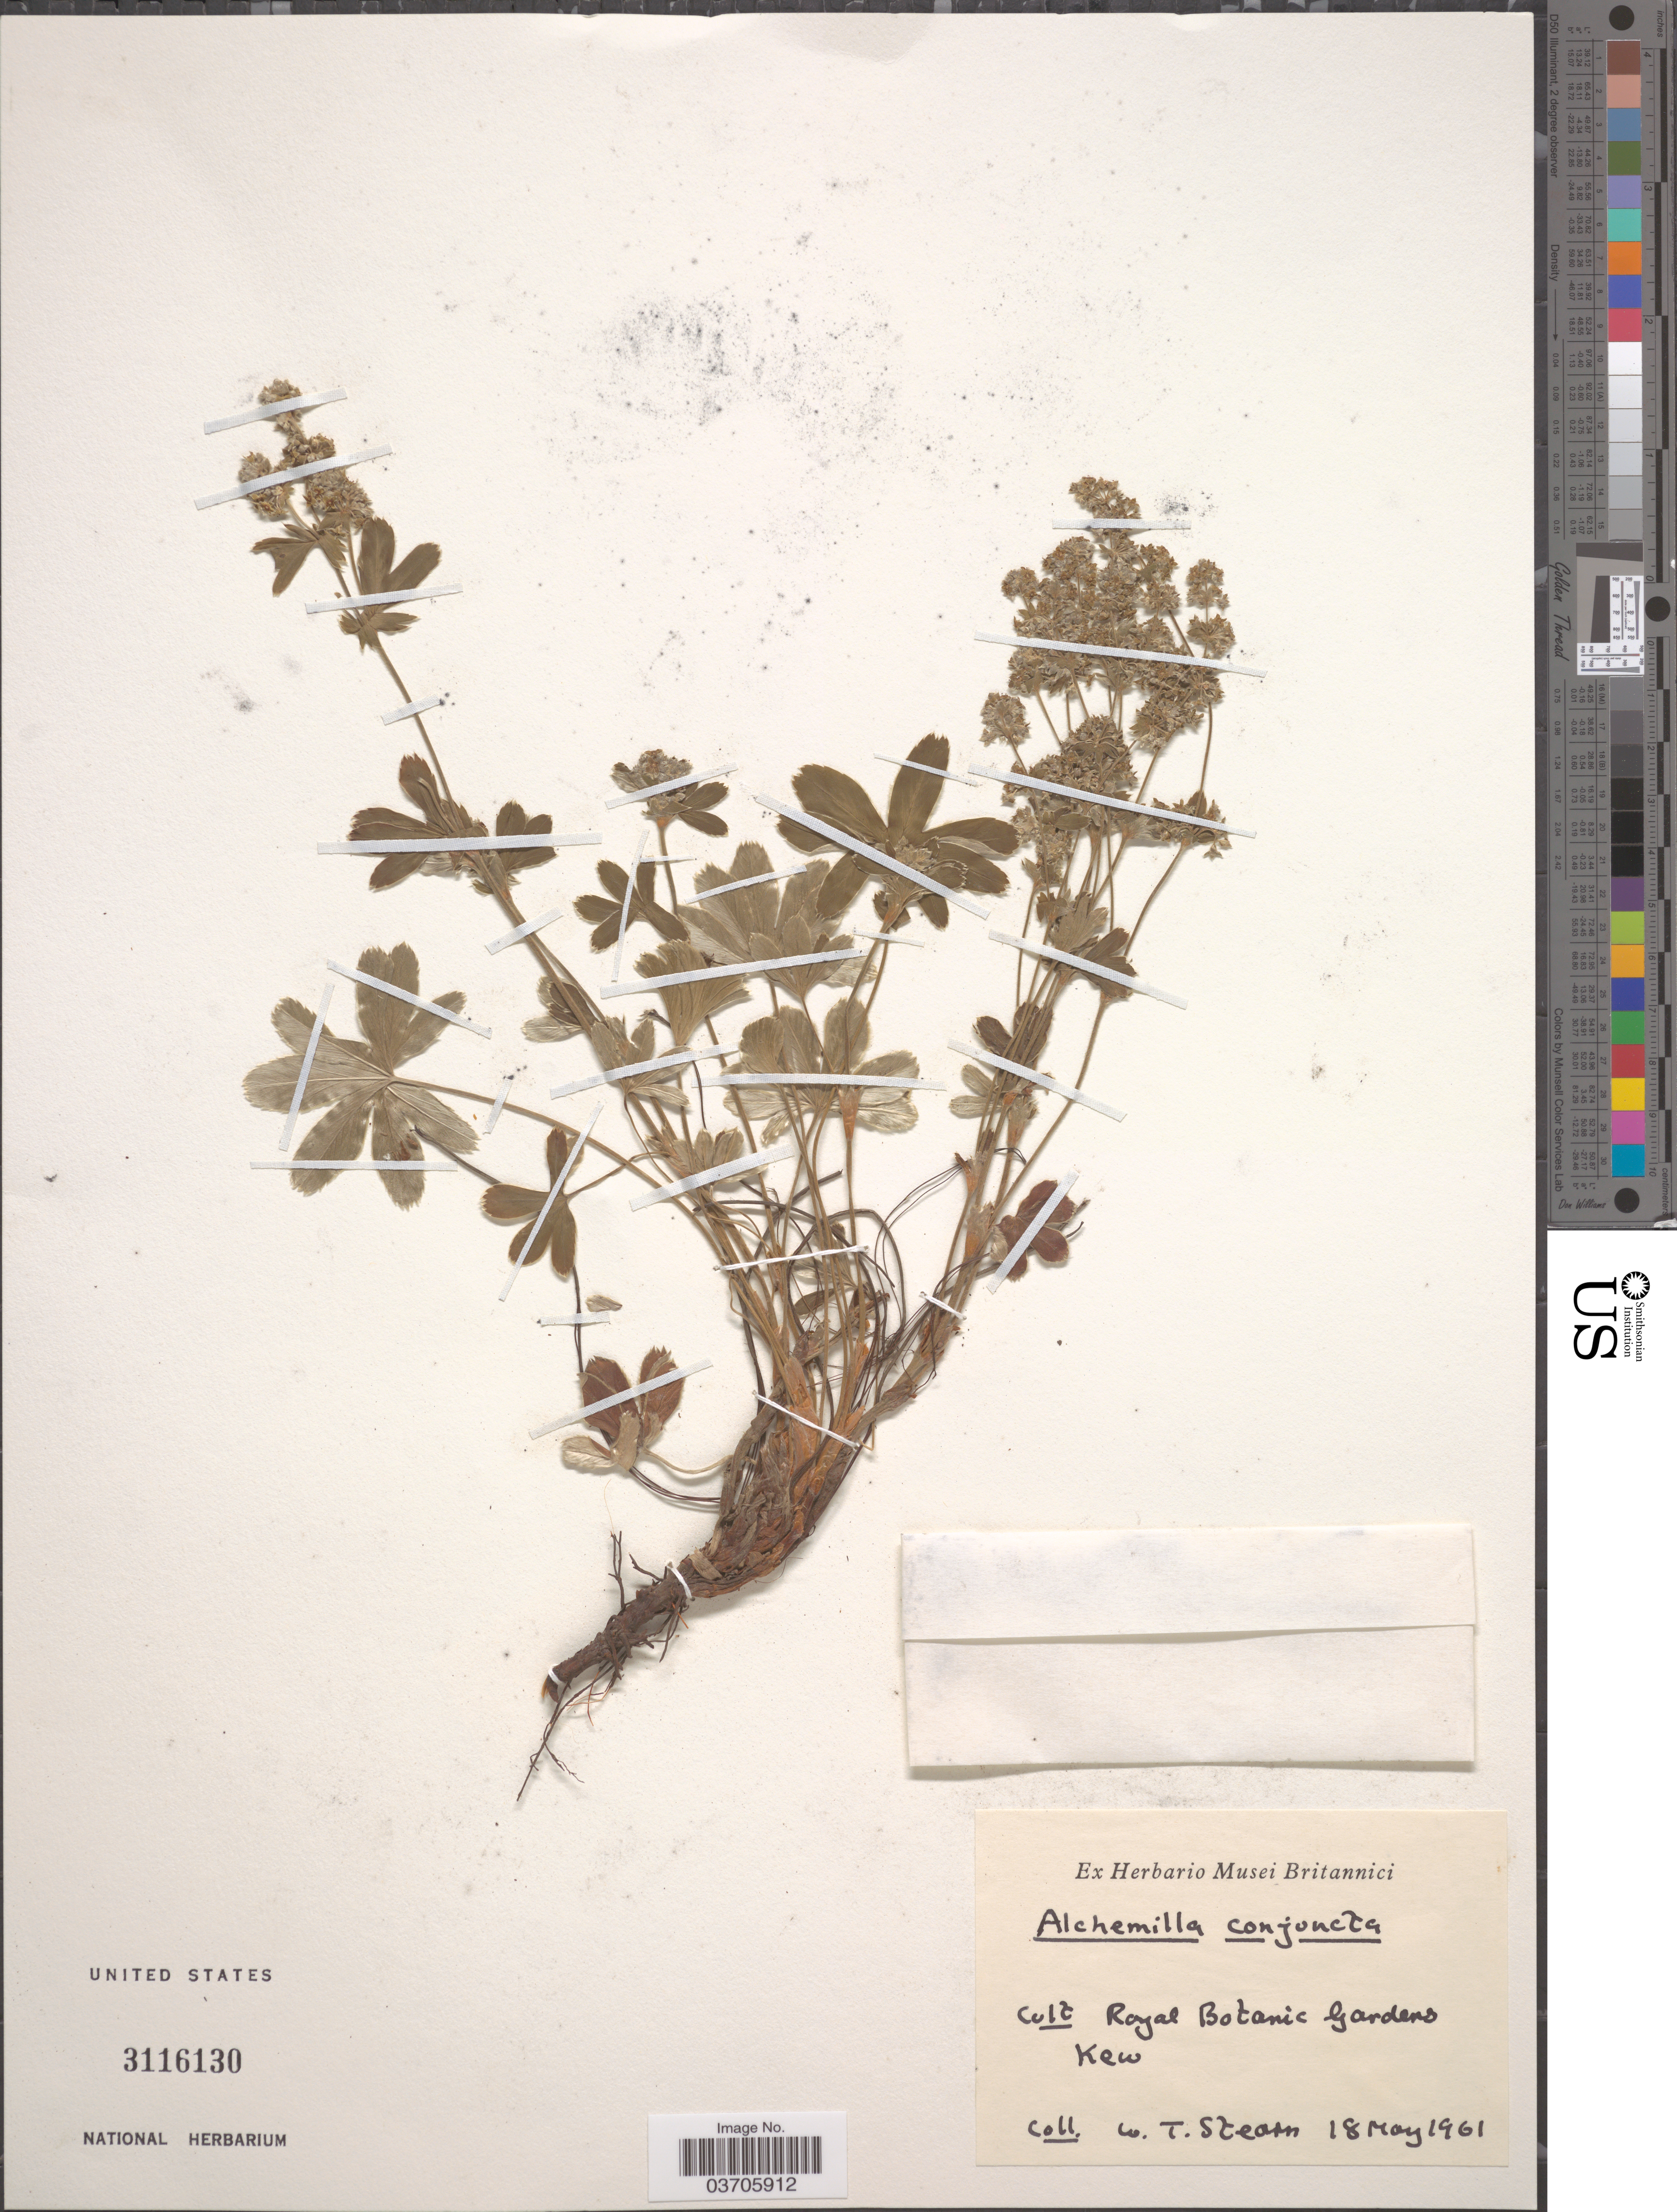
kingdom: Plantae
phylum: Tracheophyta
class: Magnoliopsida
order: Rosales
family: Rosaceae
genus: Alchemilla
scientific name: Alchemilla conjuncta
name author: Bab.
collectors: W. T. Stearn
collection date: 1961-05-18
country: United Kingdom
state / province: England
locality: Royal Botanic Gardens Kew.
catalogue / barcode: US 3116130